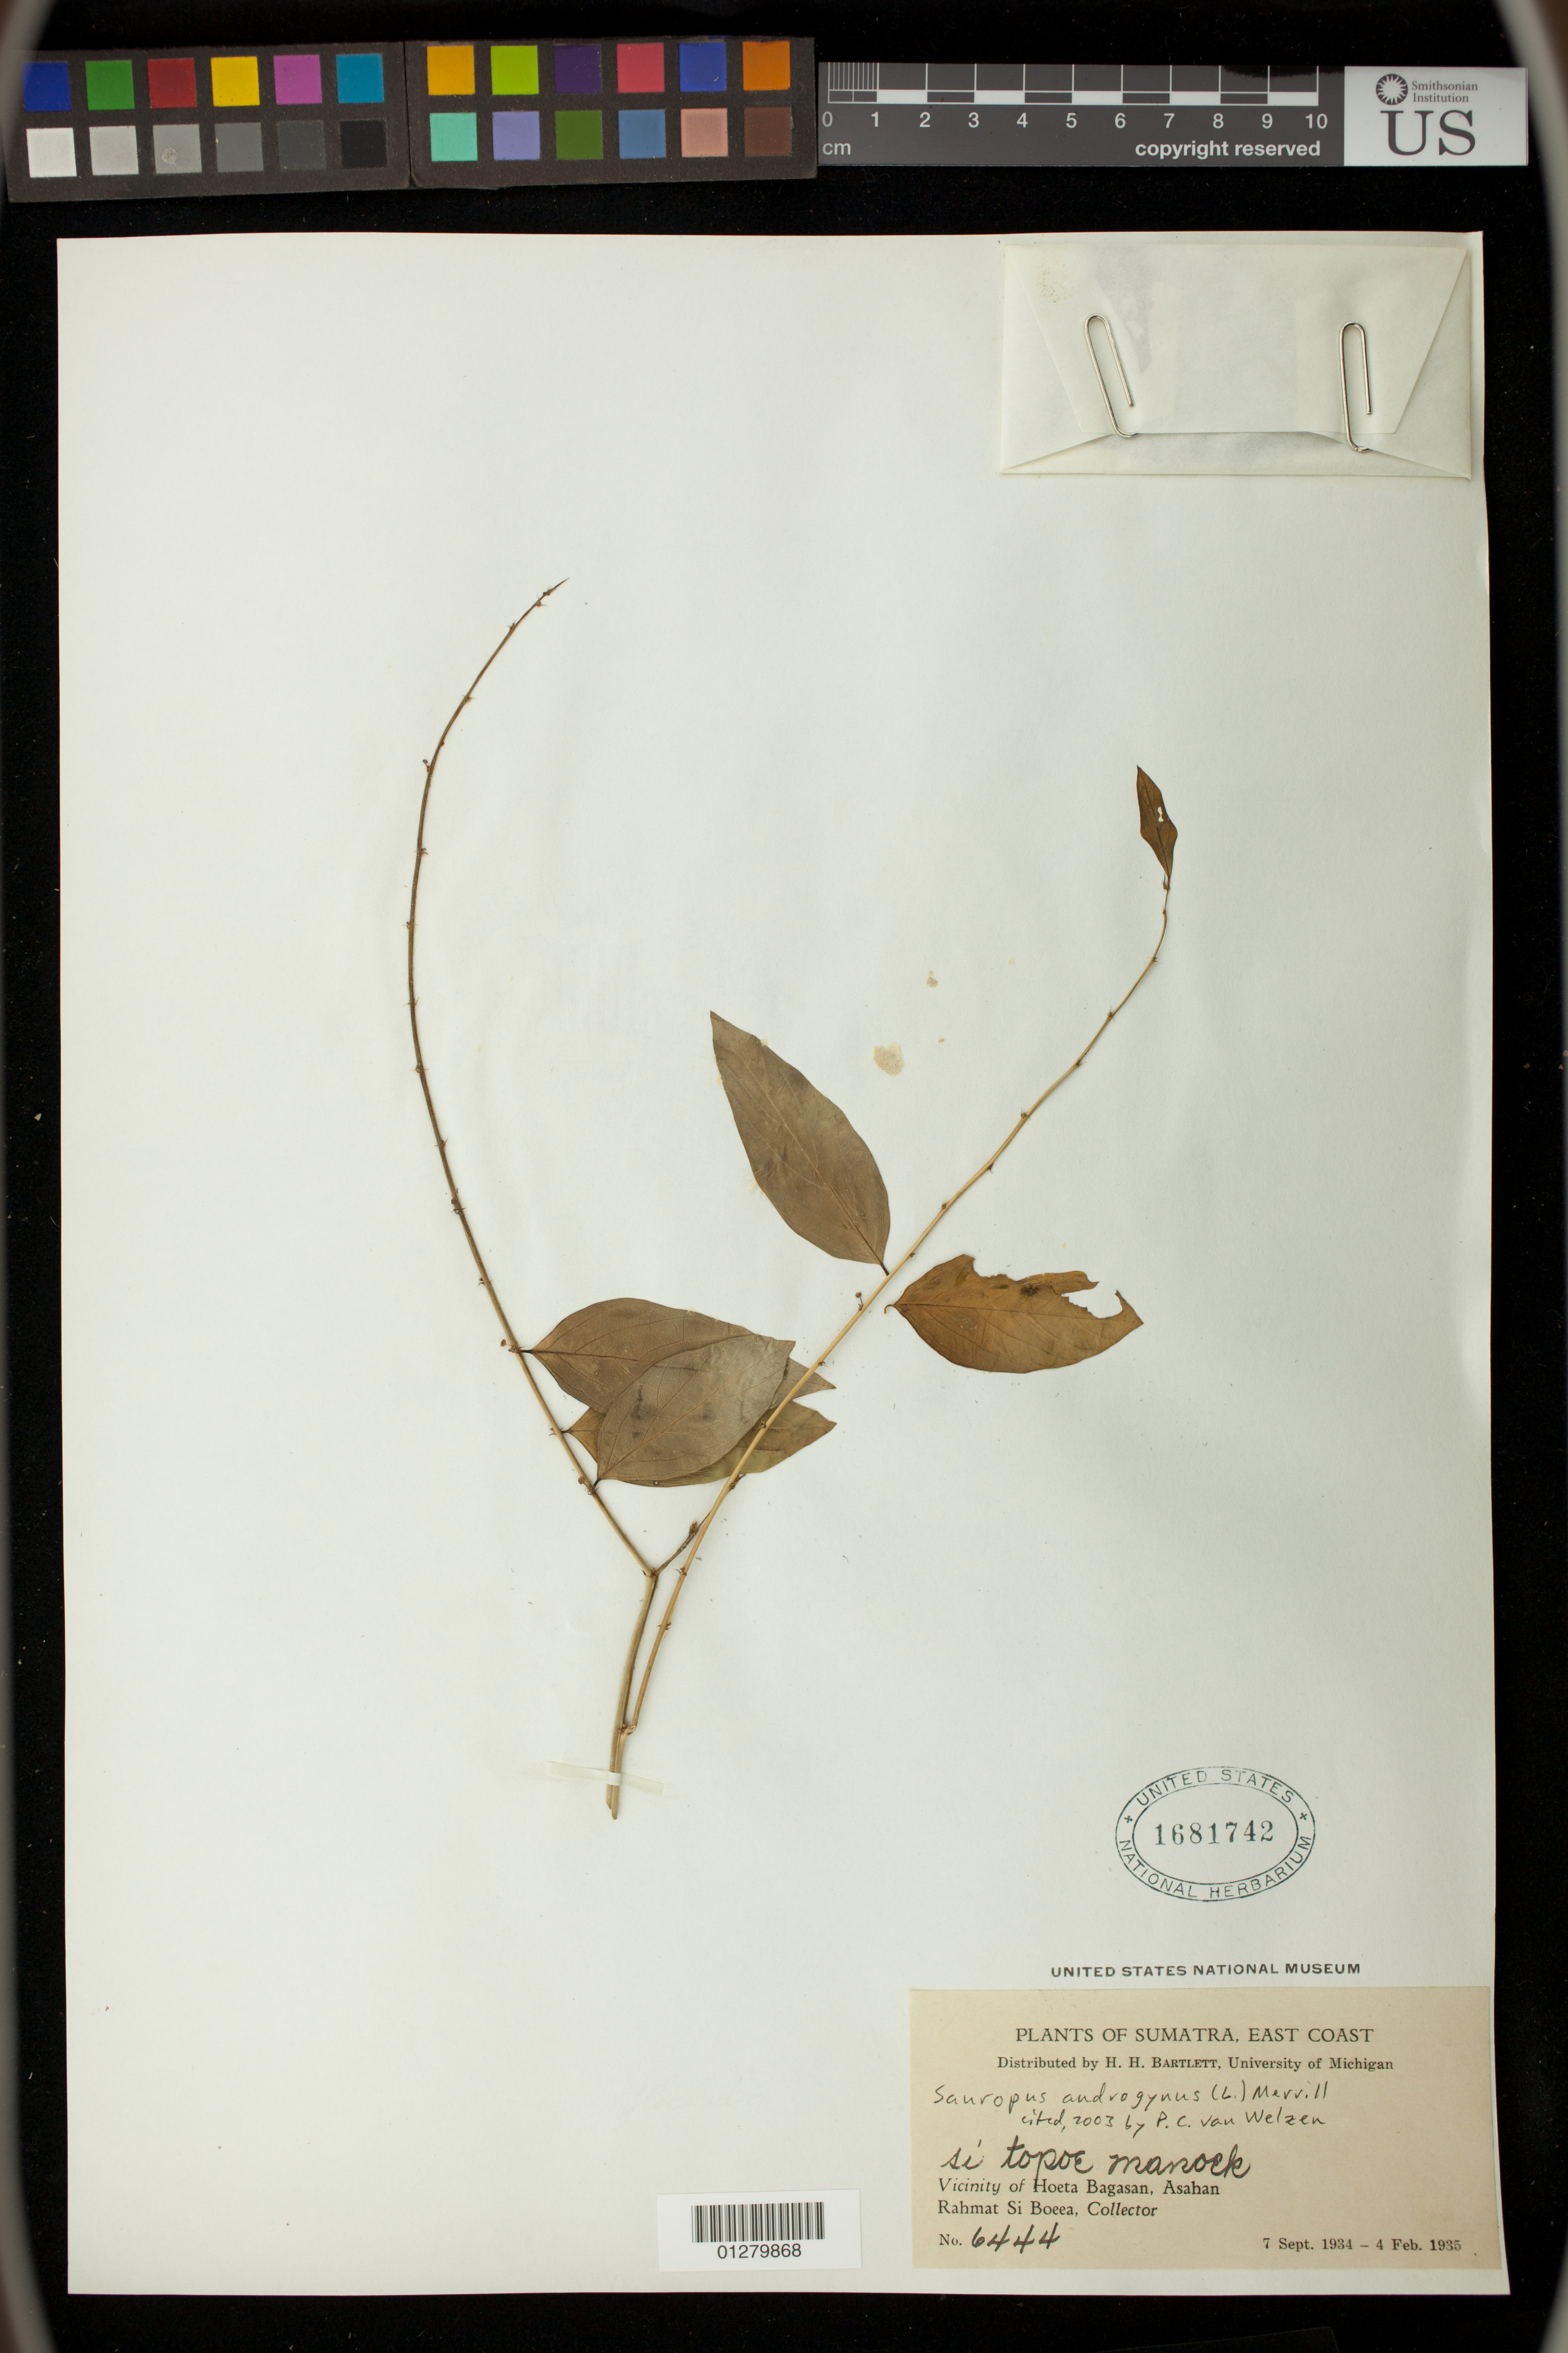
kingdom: Plantae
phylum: Tracheophyta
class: Magnoliopsida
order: Malpighiales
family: Phyllanthaceae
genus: Phyllanthus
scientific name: Phyllanthus androgynus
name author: (L.) Chakrabarty & N.P. Balakr.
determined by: Wagner, W. L., (BOT), Smithsonian Institution - National Museum of Natural History (UNITED STATES)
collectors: Rahmat Si Boeea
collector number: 6444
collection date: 1934-09-07/1935-02-04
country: Indonesia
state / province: Sumatra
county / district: Sumatera Utara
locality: East Coast,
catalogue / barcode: US 1681742